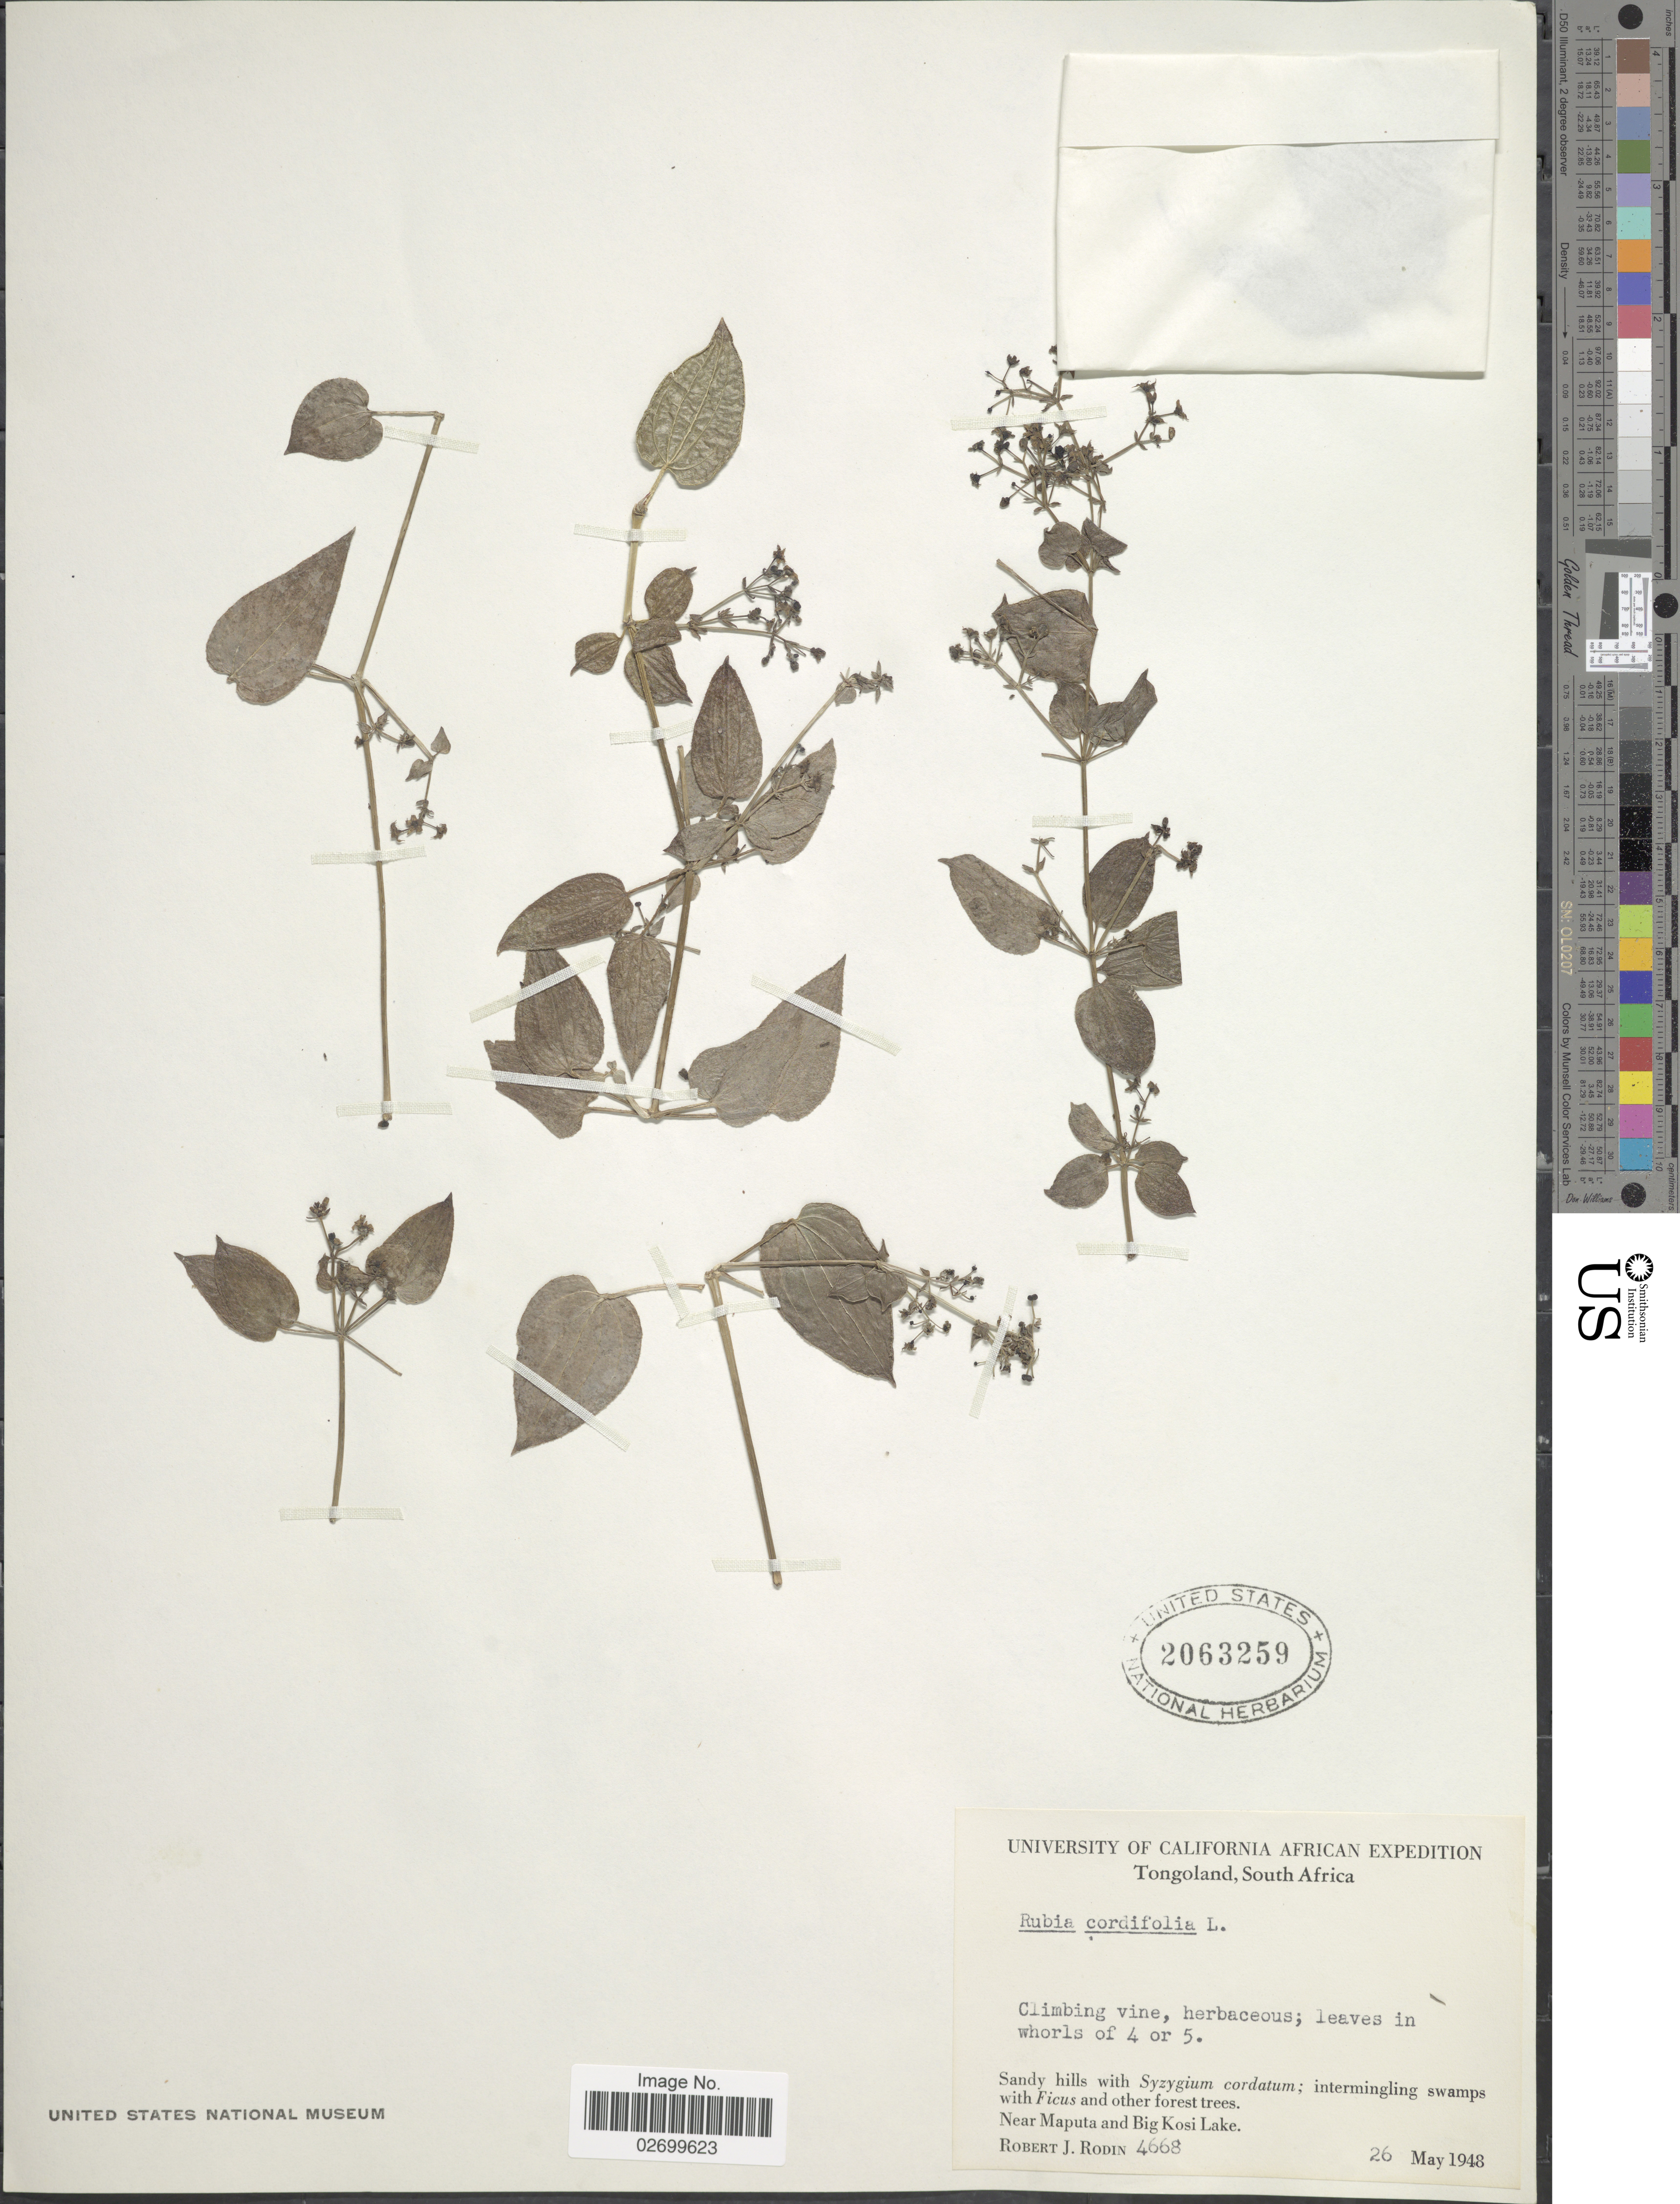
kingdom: Plantae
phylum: Tracheophyta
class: Magnoliopsida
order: Gentianales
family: Rubiaceae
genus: Rubia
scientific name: Rubia cordifolia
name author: L.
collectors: R. J. Rodin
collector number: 4668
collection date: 1948-05-26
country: South Africa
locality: Sandy hills; intermingling swamps, near Maputa and Big Kosi Lake.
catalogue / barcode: US 2063259